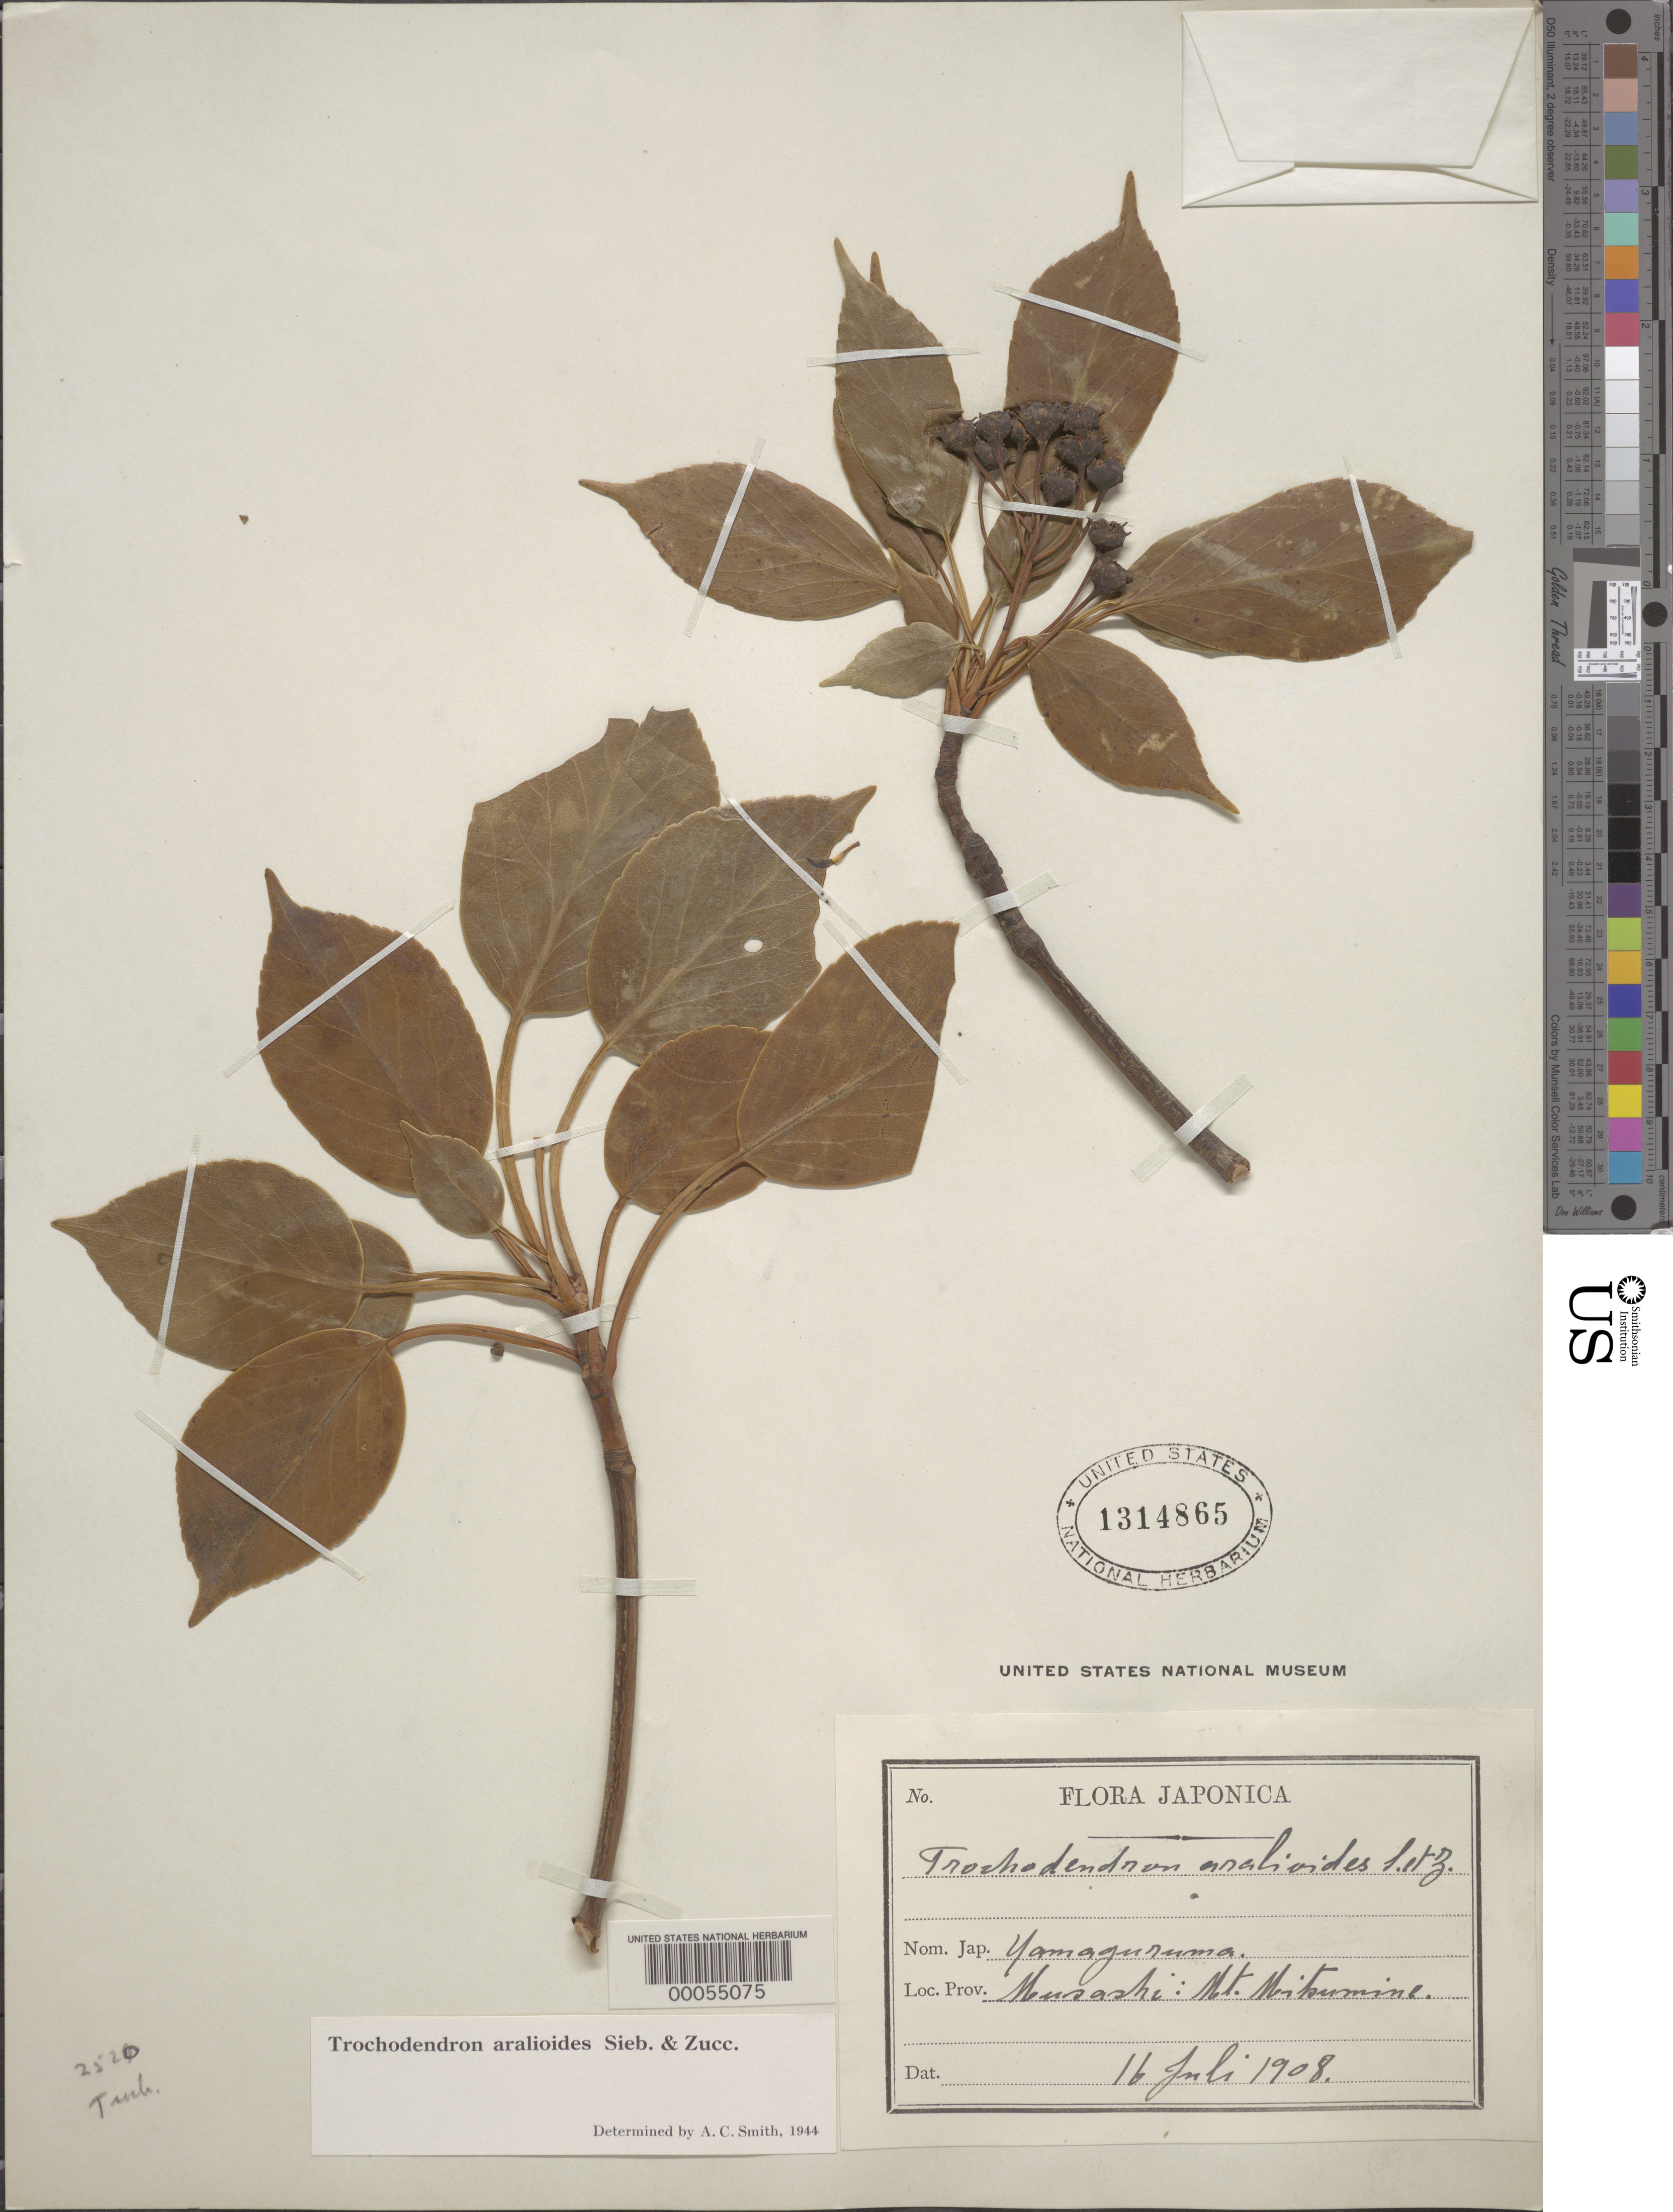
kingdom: Plantae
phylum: Tracheophyta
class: Magnoliopsida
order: Trochodendrales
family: Trochodendraceae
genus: Trochodendron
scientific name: Trochodendron aralioides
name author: Siebold & Zucc.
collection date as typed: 16 Jul 1908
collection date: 1908-07-16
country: Japan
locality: Musashi: mt. mitsumine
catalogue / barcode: US 1314865